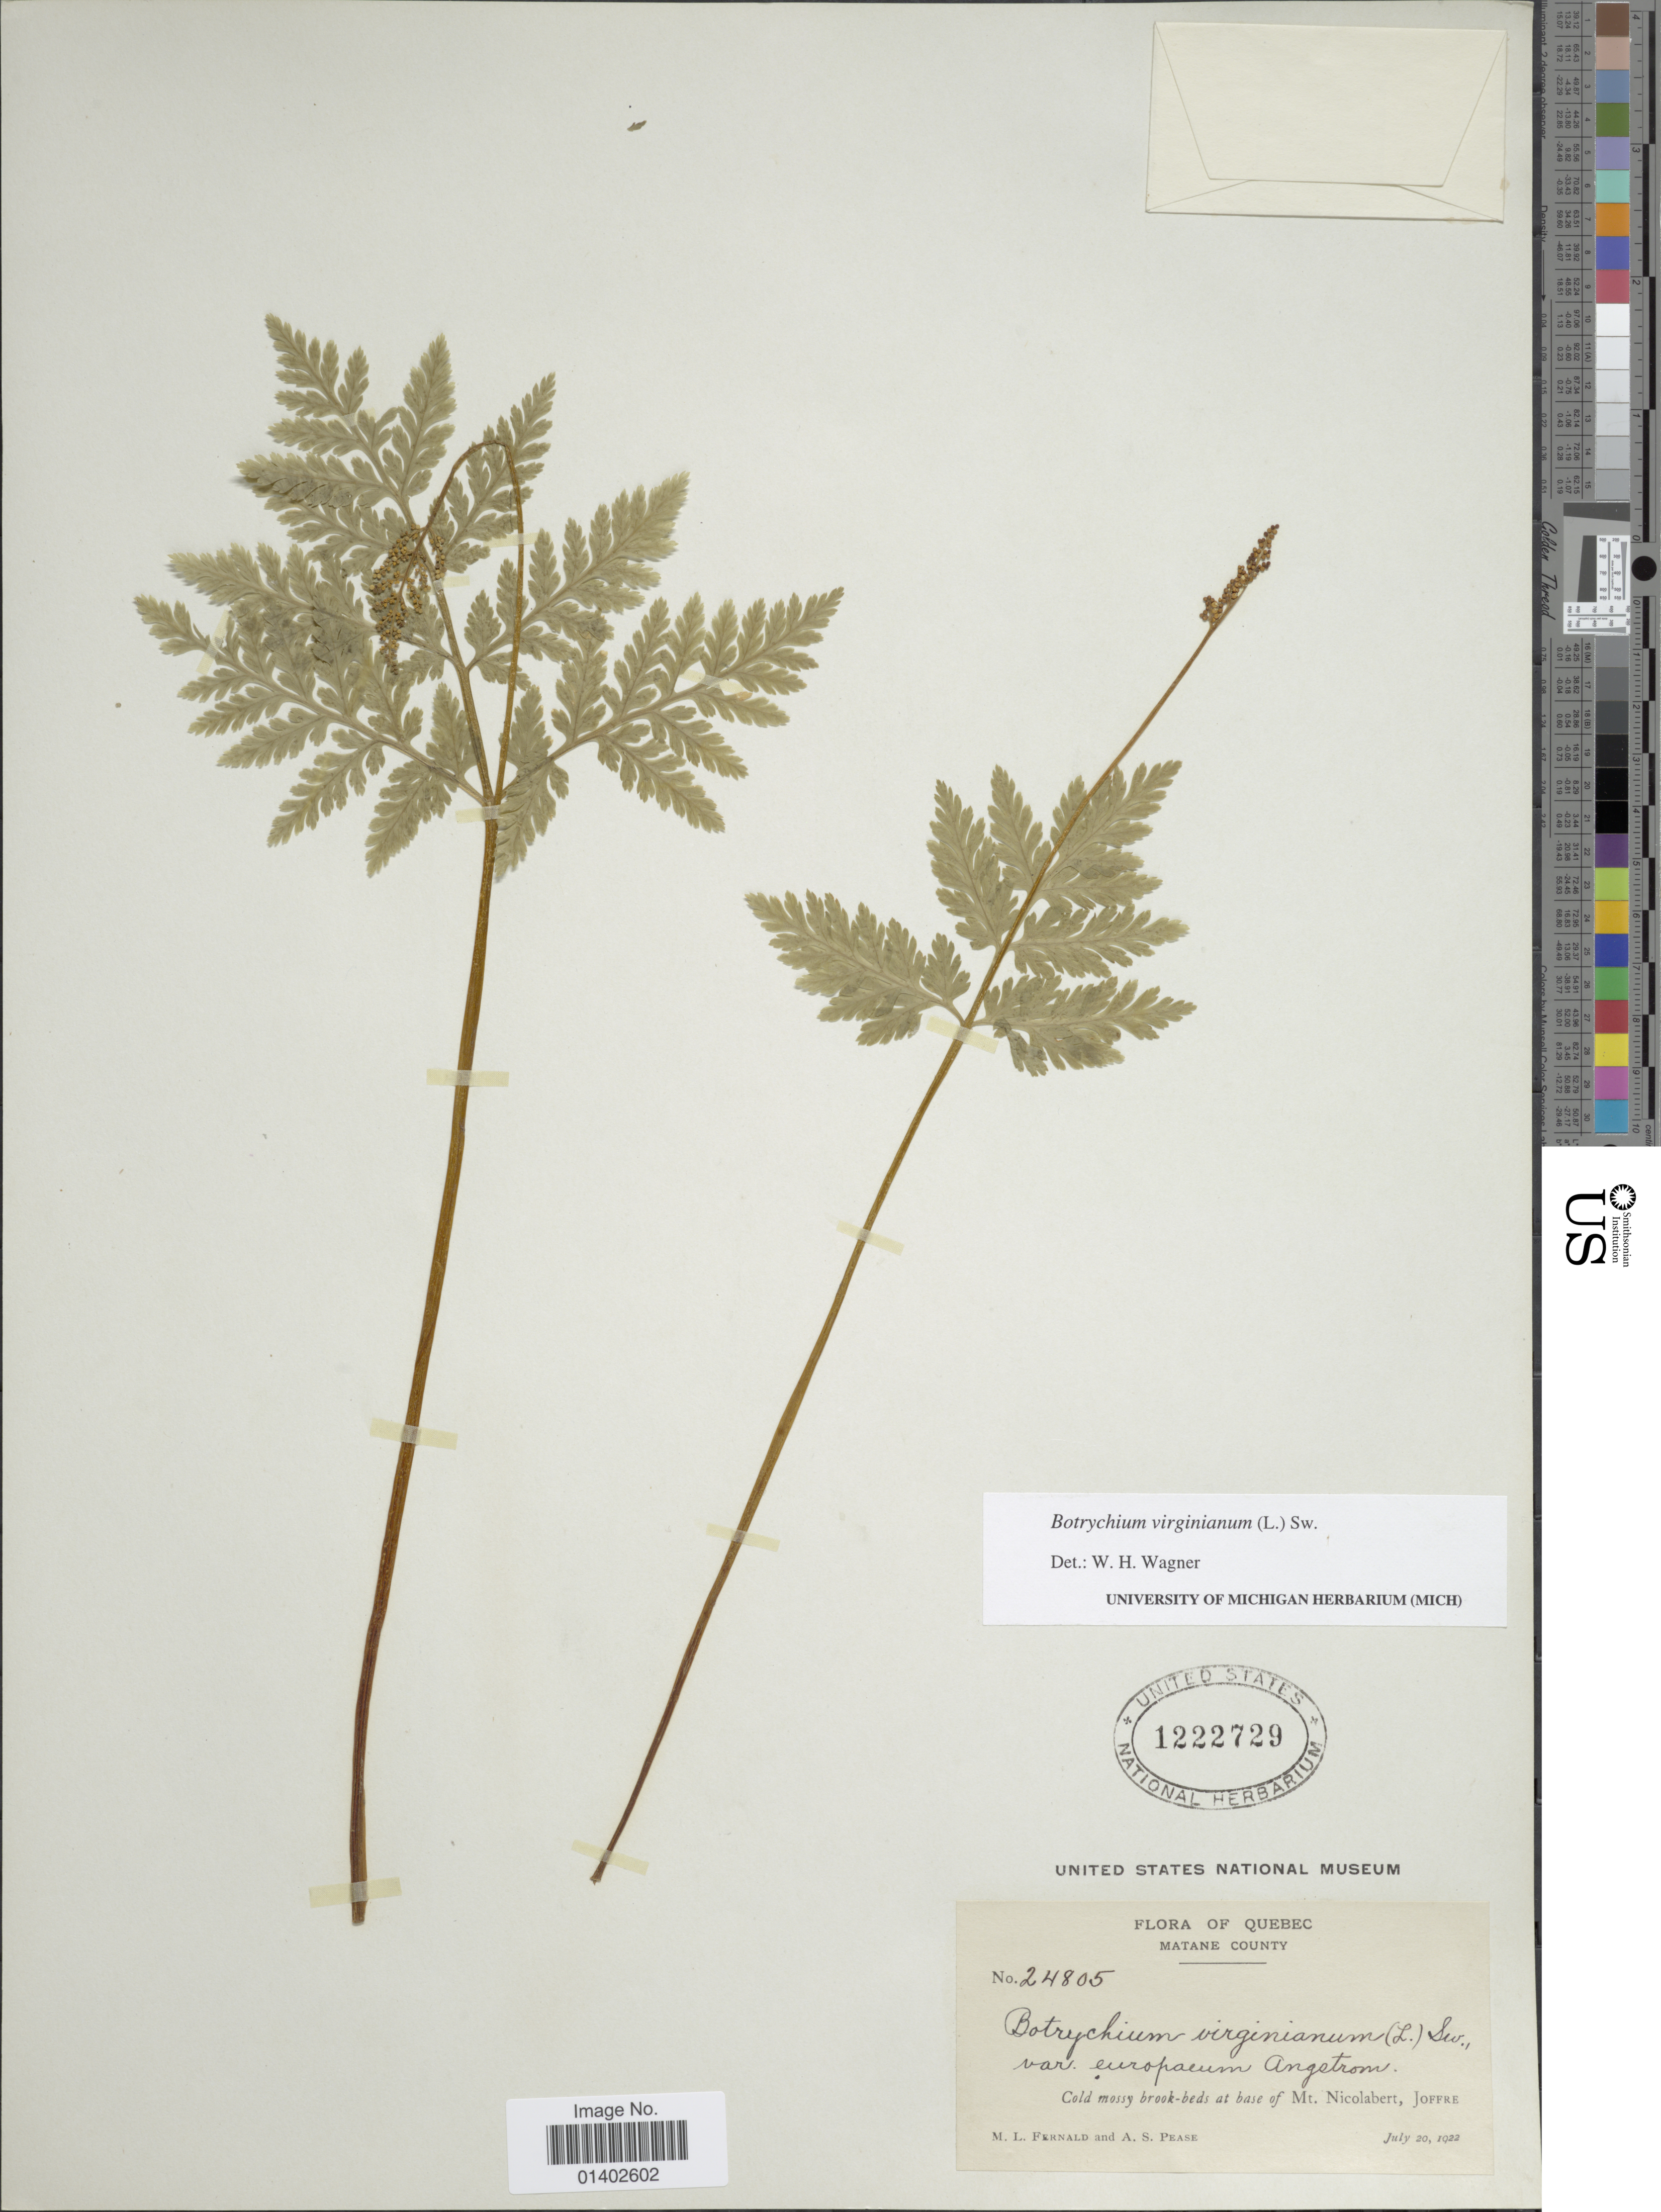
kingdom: Plantae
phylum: Tracheophyta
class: Polypodiopsida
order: Ophioglossales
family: Ophioglossaceae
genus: Botrychium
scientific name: Botrychium virginianum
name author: (L.) Sw.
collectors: M. L. Fernald & A. S. Pease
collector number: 24805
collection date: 1922-07-20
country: Canada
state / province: Quebec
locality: Matane County, Cold mossy brook-beds at base of Mt Nicolabertt, Joffre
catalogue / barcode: US 1222729